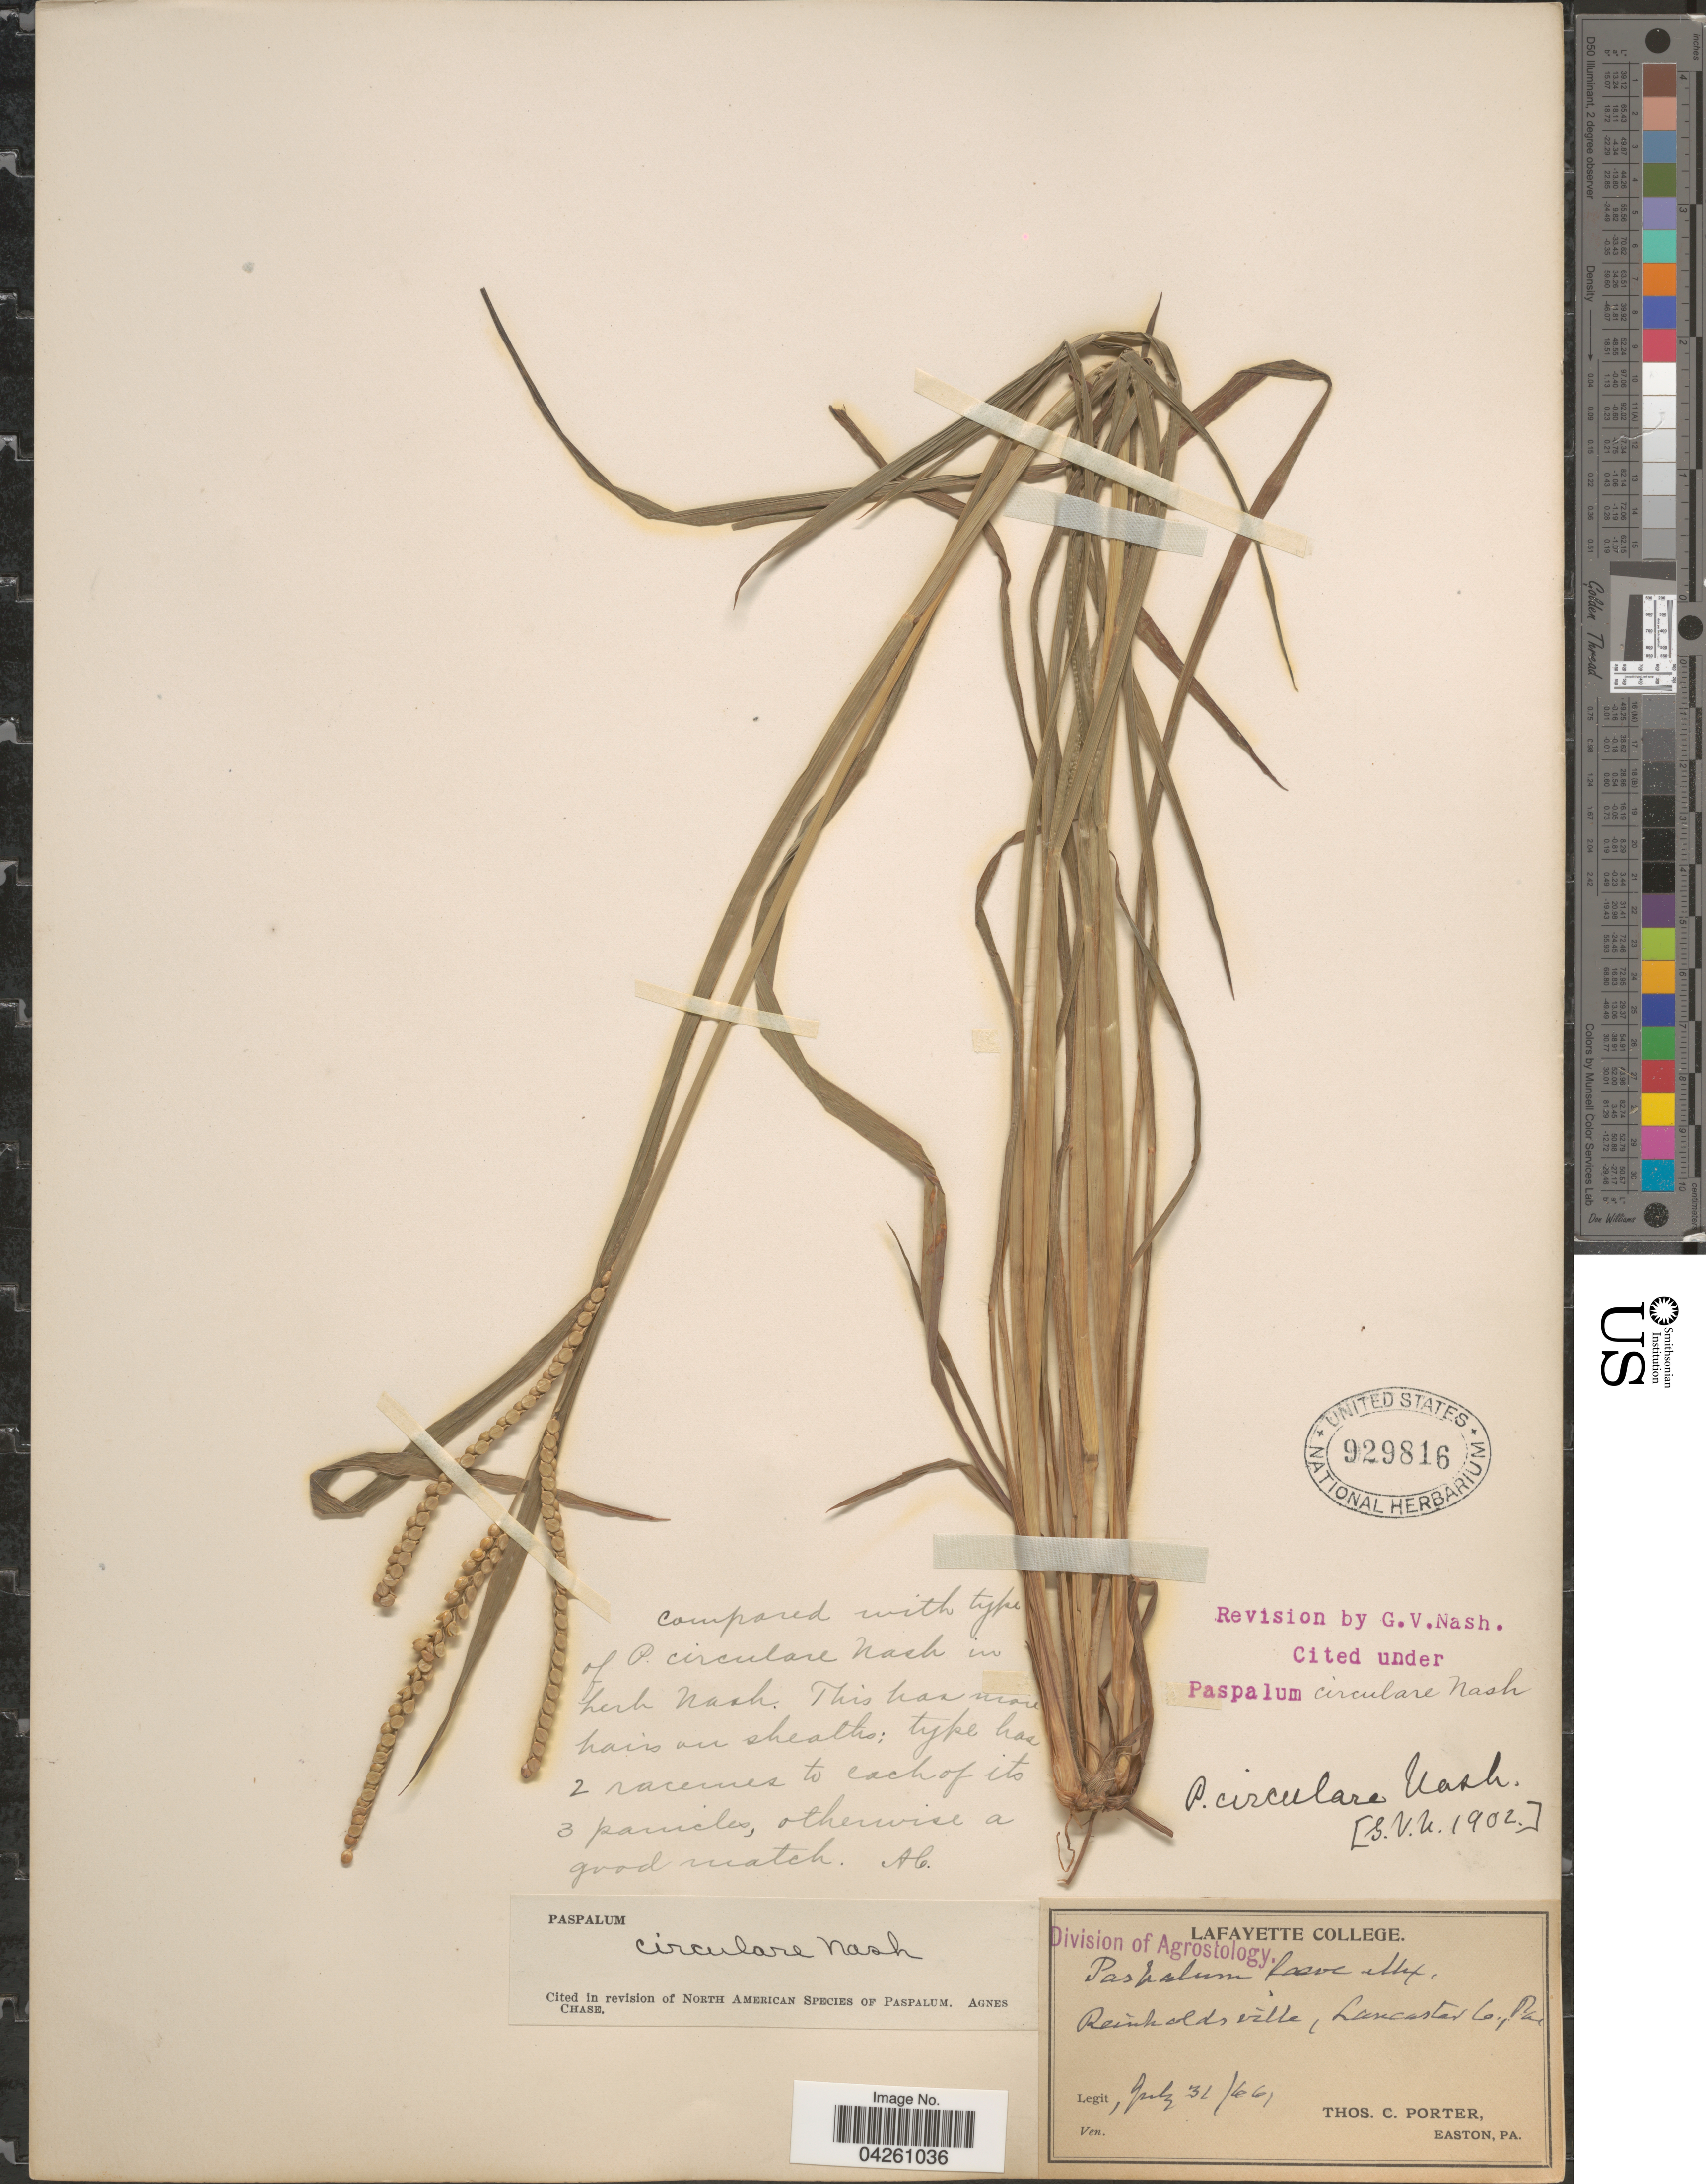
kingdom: Plantae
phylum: Tracheophyta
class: Liliopsida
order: Poales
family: Poaceae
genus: Paspalum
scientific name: Paspalum circulare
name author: Nash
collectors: T. Porter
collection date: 1966-07-31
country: United States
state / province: Pennsylvania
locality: Reinholdsville, Lancaster Co.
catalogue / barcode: US 929816